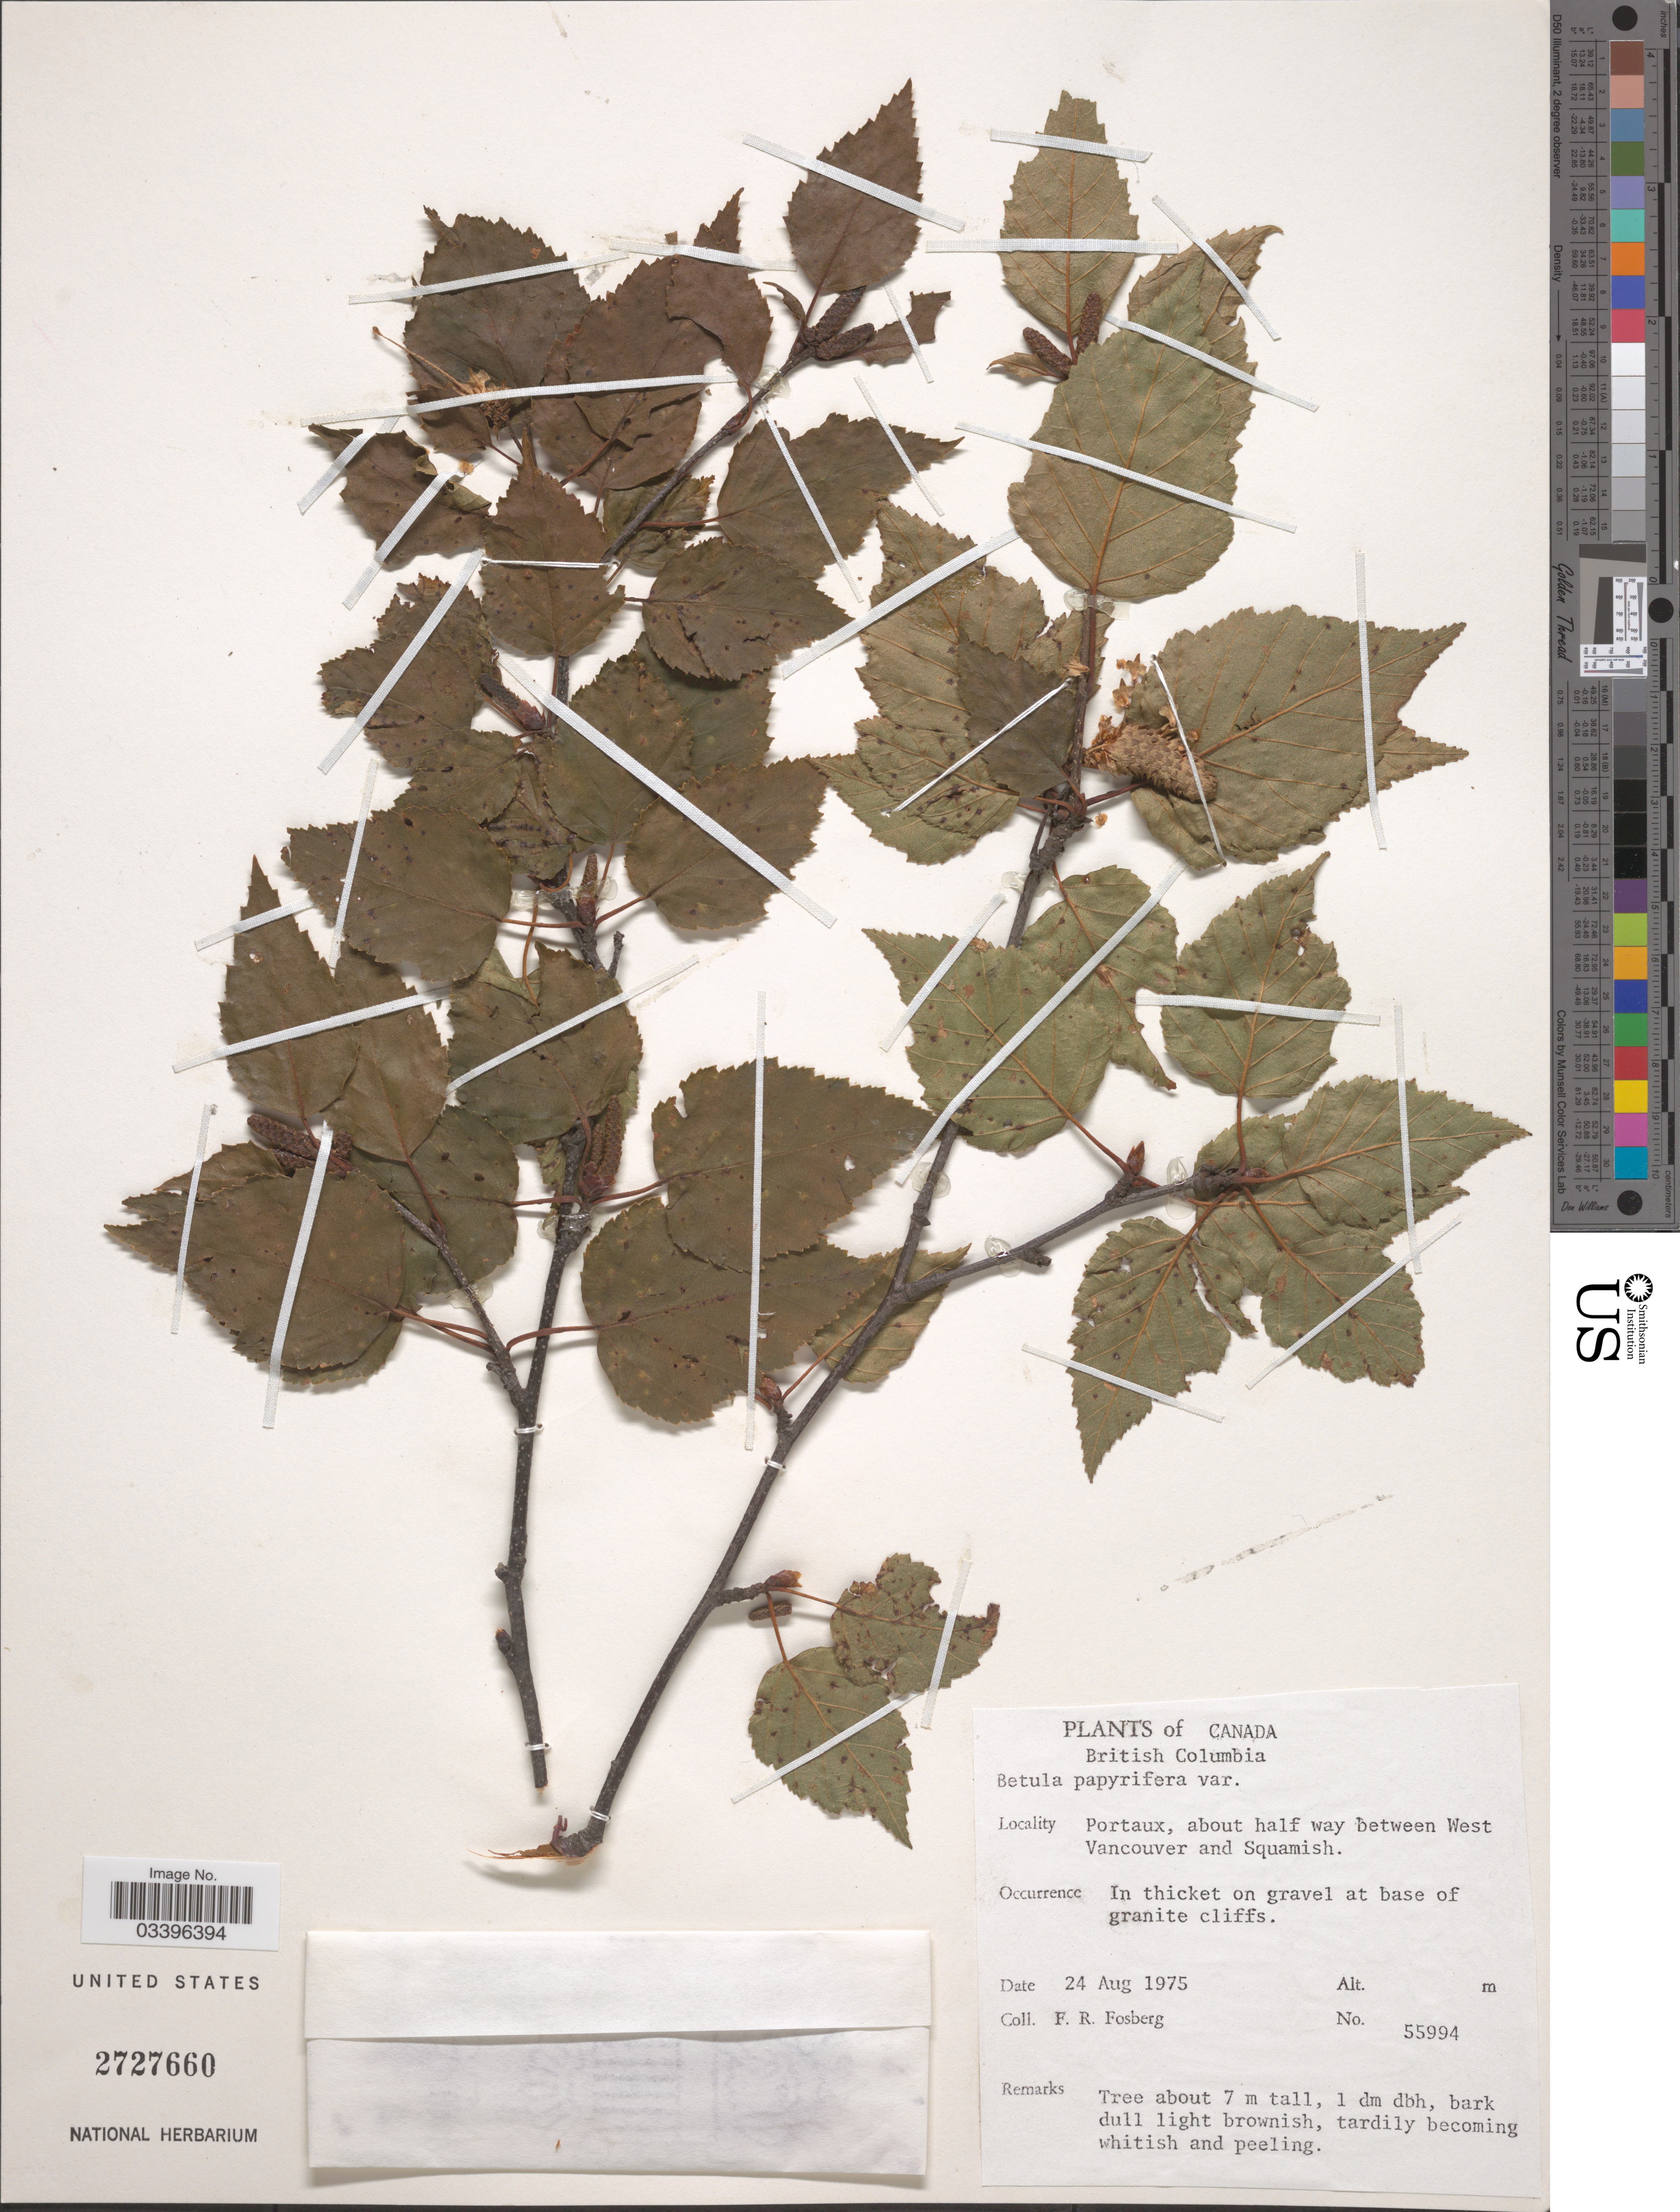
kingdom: Plantae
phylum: Tracheophyta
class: Magnoliopsida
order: Fagales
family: Betulaceae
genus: Betula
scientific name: Betula papyrifera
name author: Marshall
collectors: F. R. Fosberg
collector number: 55994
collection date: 1975-08-24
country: Canada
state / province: British Columbia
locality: Portaux, about half way between West Vancouver and Squamish.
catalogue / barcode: US 2727660